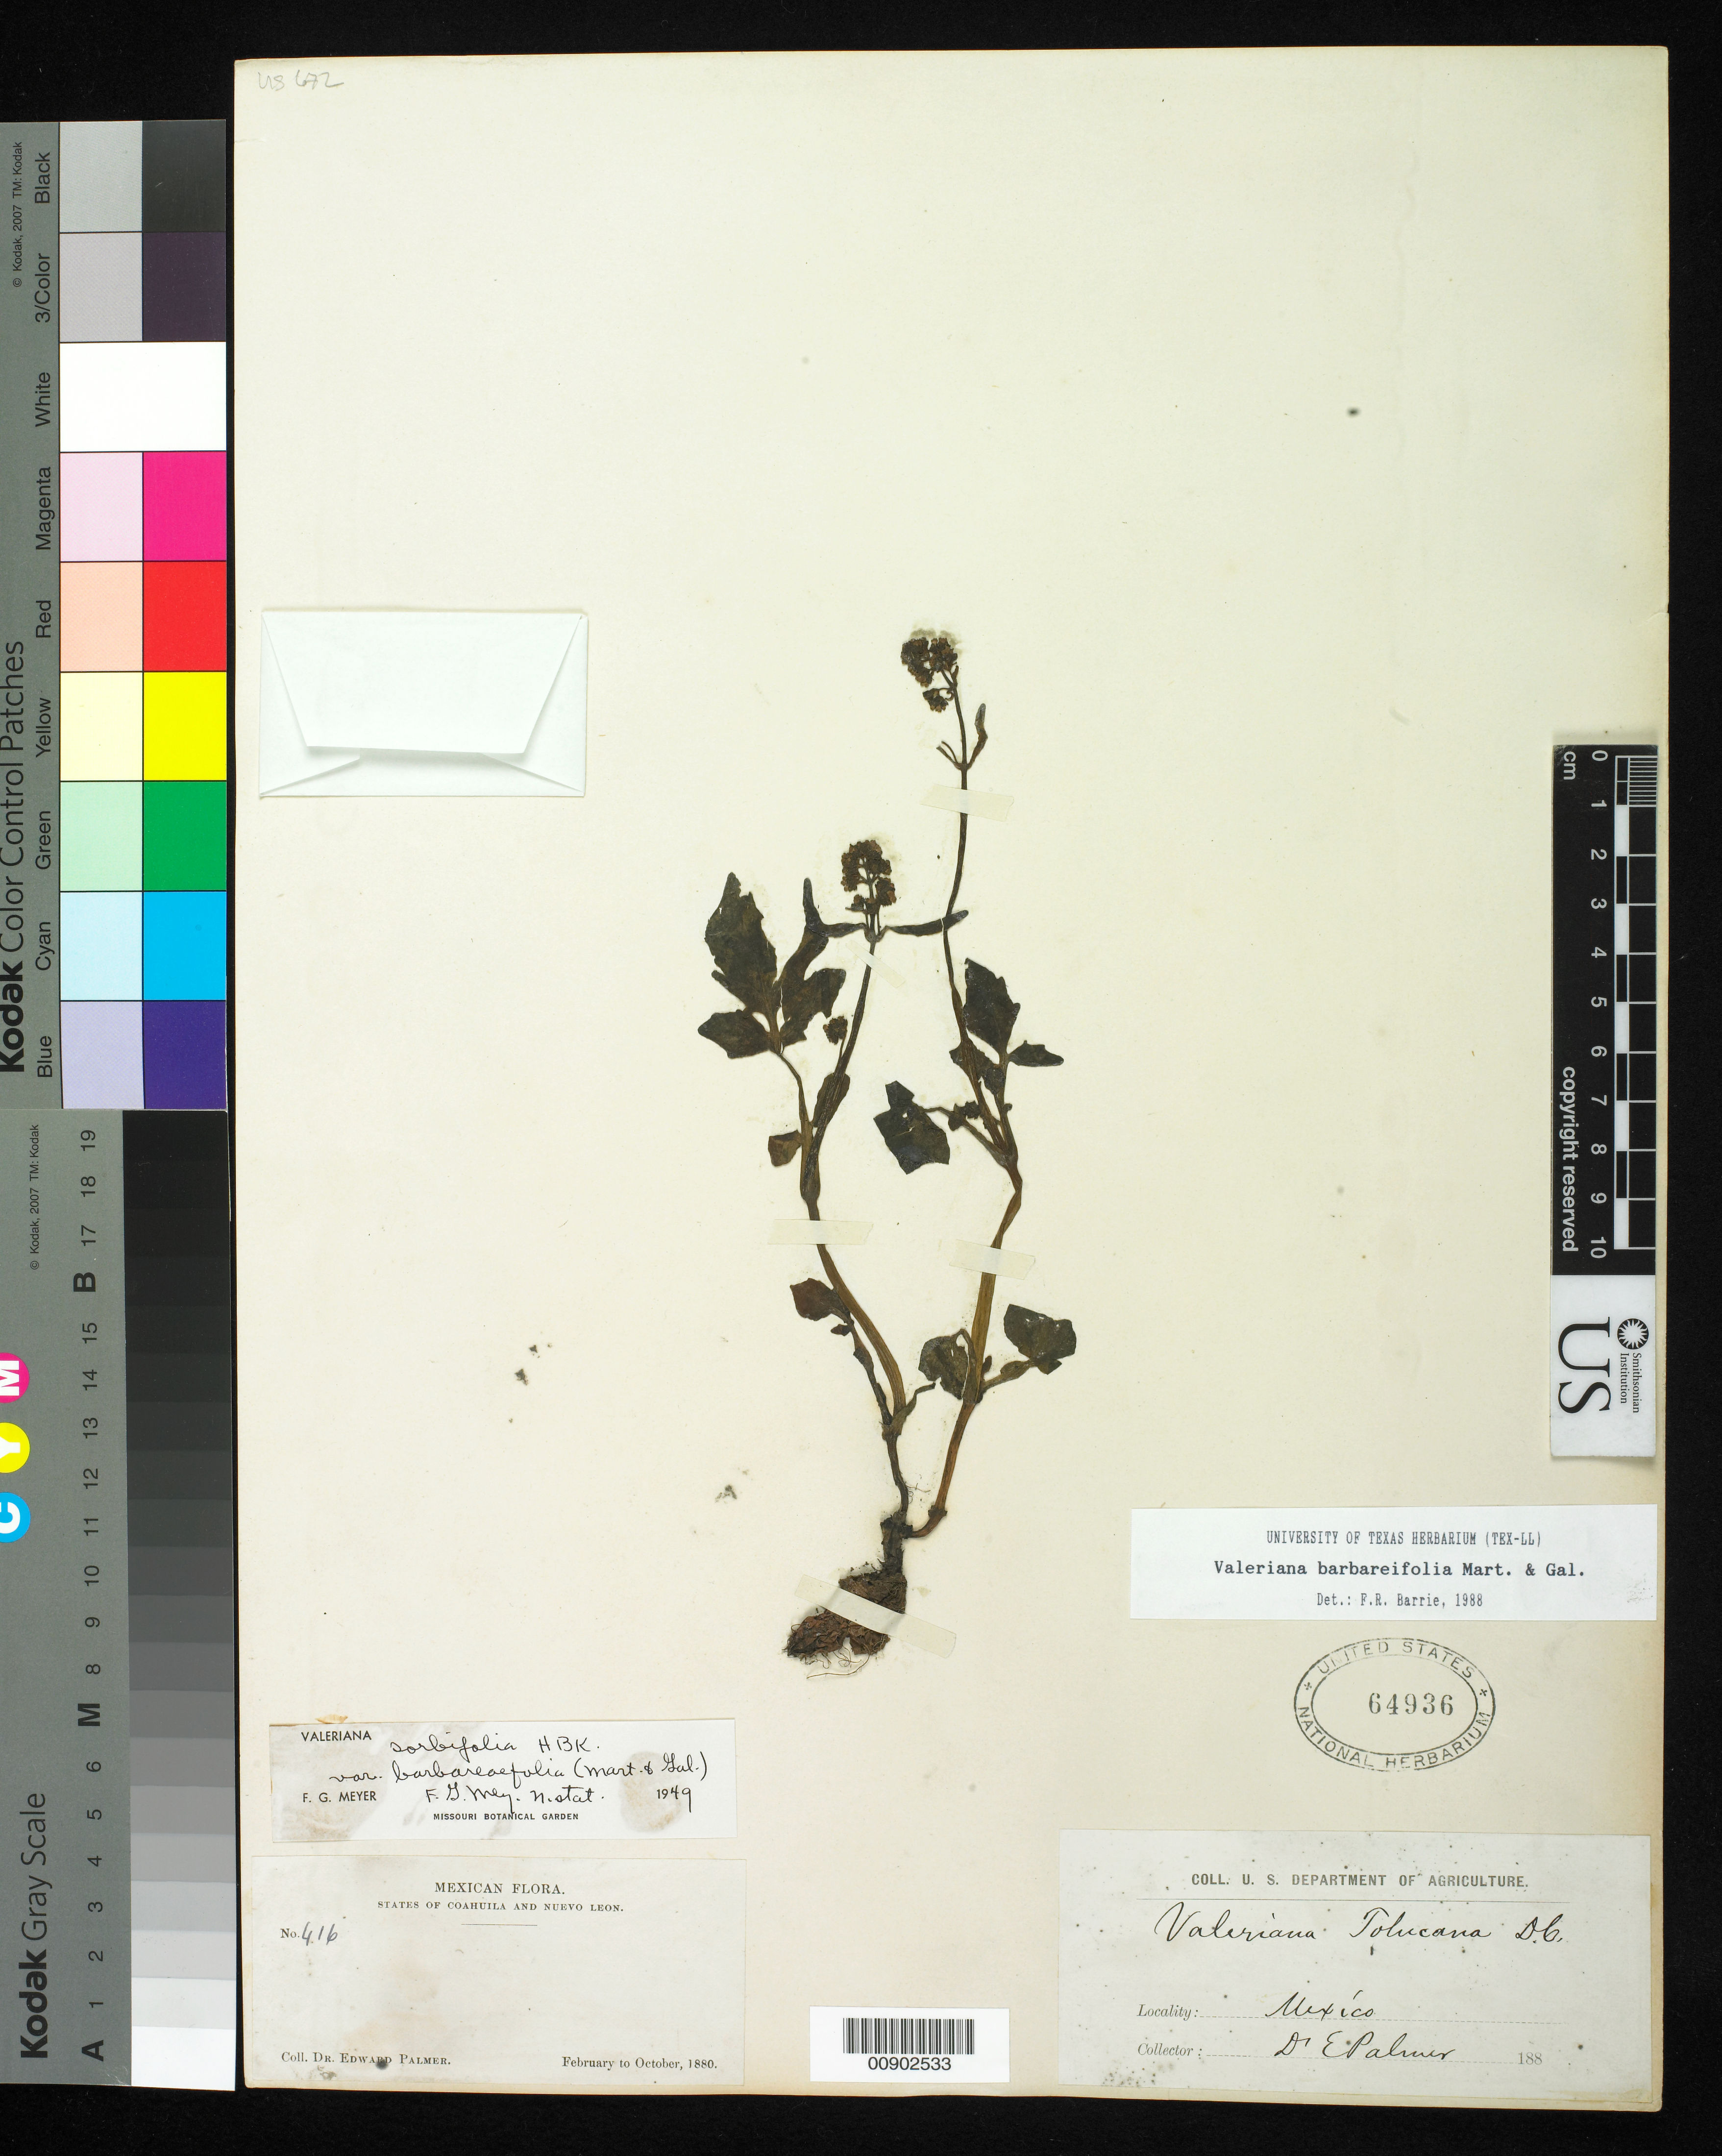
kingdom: Plantae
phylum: Tracheophyta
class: Magnoliopsida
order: Dipsacales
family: Caprifoliaceae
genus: Valeriana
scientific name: Valeriana barbareifolia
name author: M. Martens & Galeotti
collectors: E. Palmer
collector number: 416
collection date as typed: Feb 1880 to -- Oct 1880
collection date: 1880-02/1880-10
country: Mexico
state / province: Coahuila / Nuevo León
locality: States of Coahuila and Nuevo León.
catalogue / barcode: US 64936